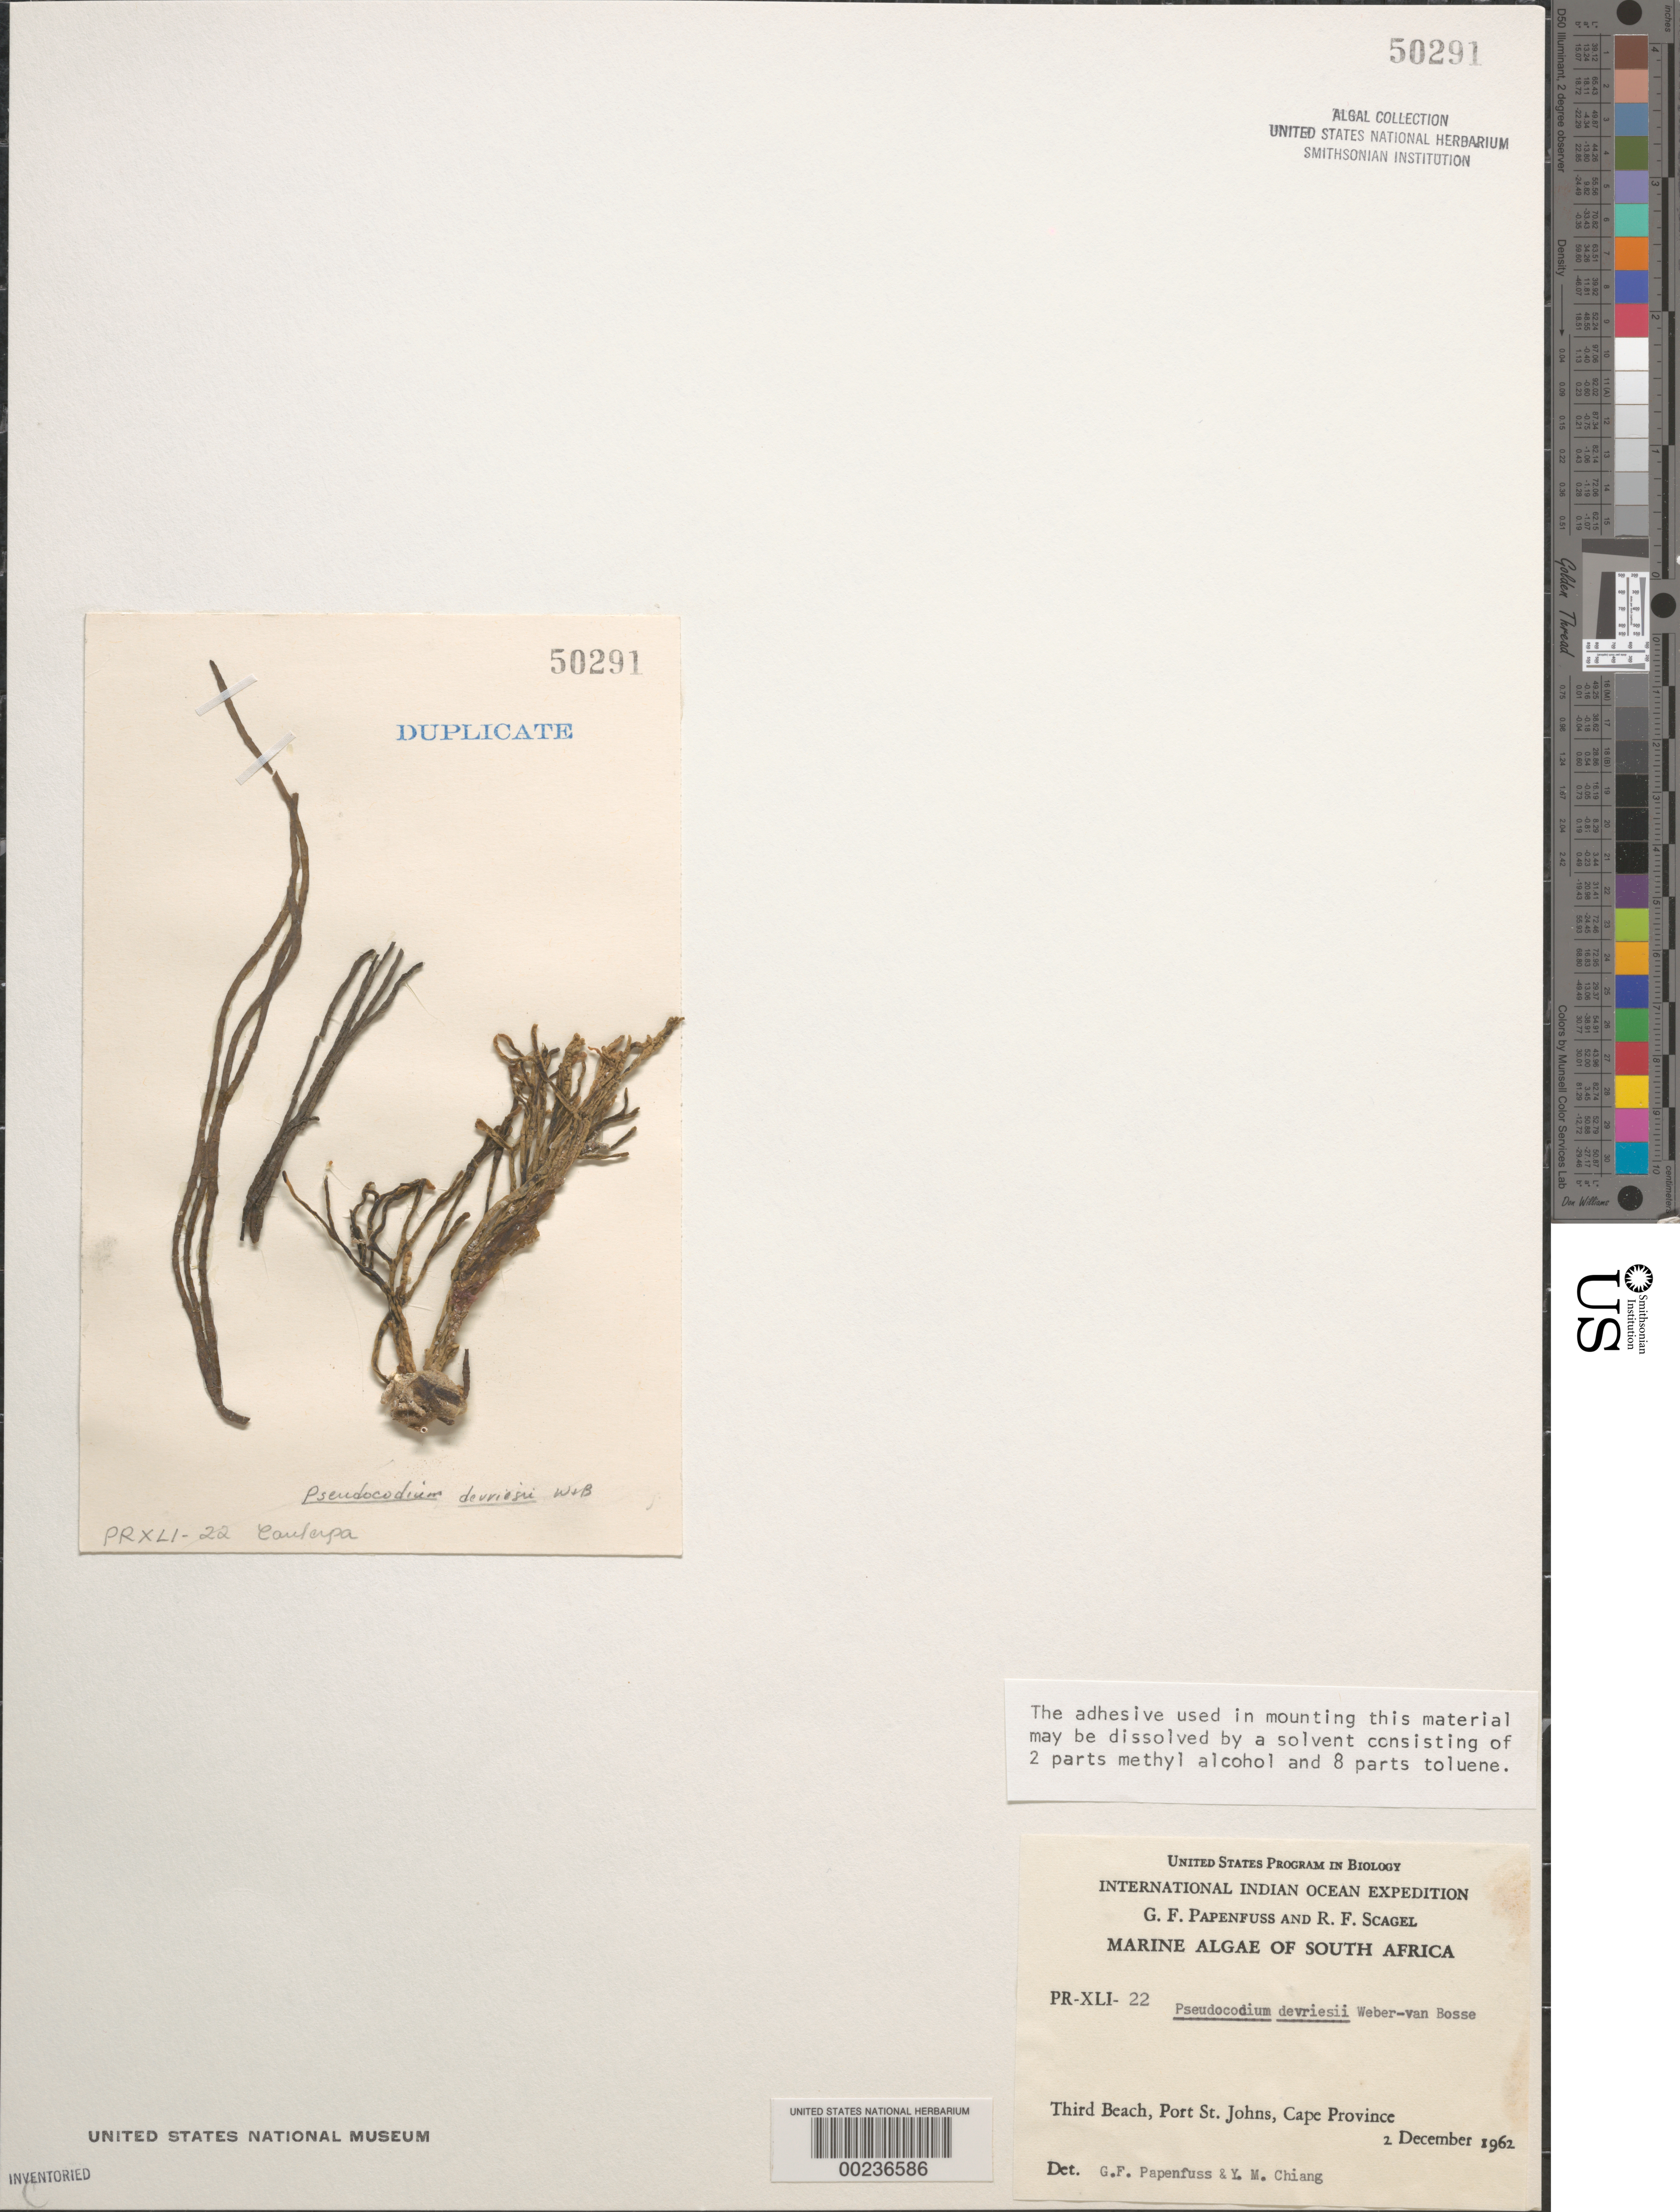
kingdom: Plantae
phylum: Chlorophyta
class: Ulvophyceae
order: Bryopsidales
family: Pseudocodiaceae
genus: Pseudocodium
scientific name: Pseudocodium de-vriesii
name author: Weber Bosse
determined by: Papenfuss, G. F.; Chiang, Y. M.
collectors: G. Papenfuss & R. F. Scagel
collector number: PR-XLI-22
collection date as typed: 02 Dec 1962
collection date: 1962-12-02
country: South Africa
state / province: Eastern Cape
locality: Third Beach, Port St. Johns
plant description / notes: International Indian Ocean Expedition, 1962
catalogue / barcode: US 50291